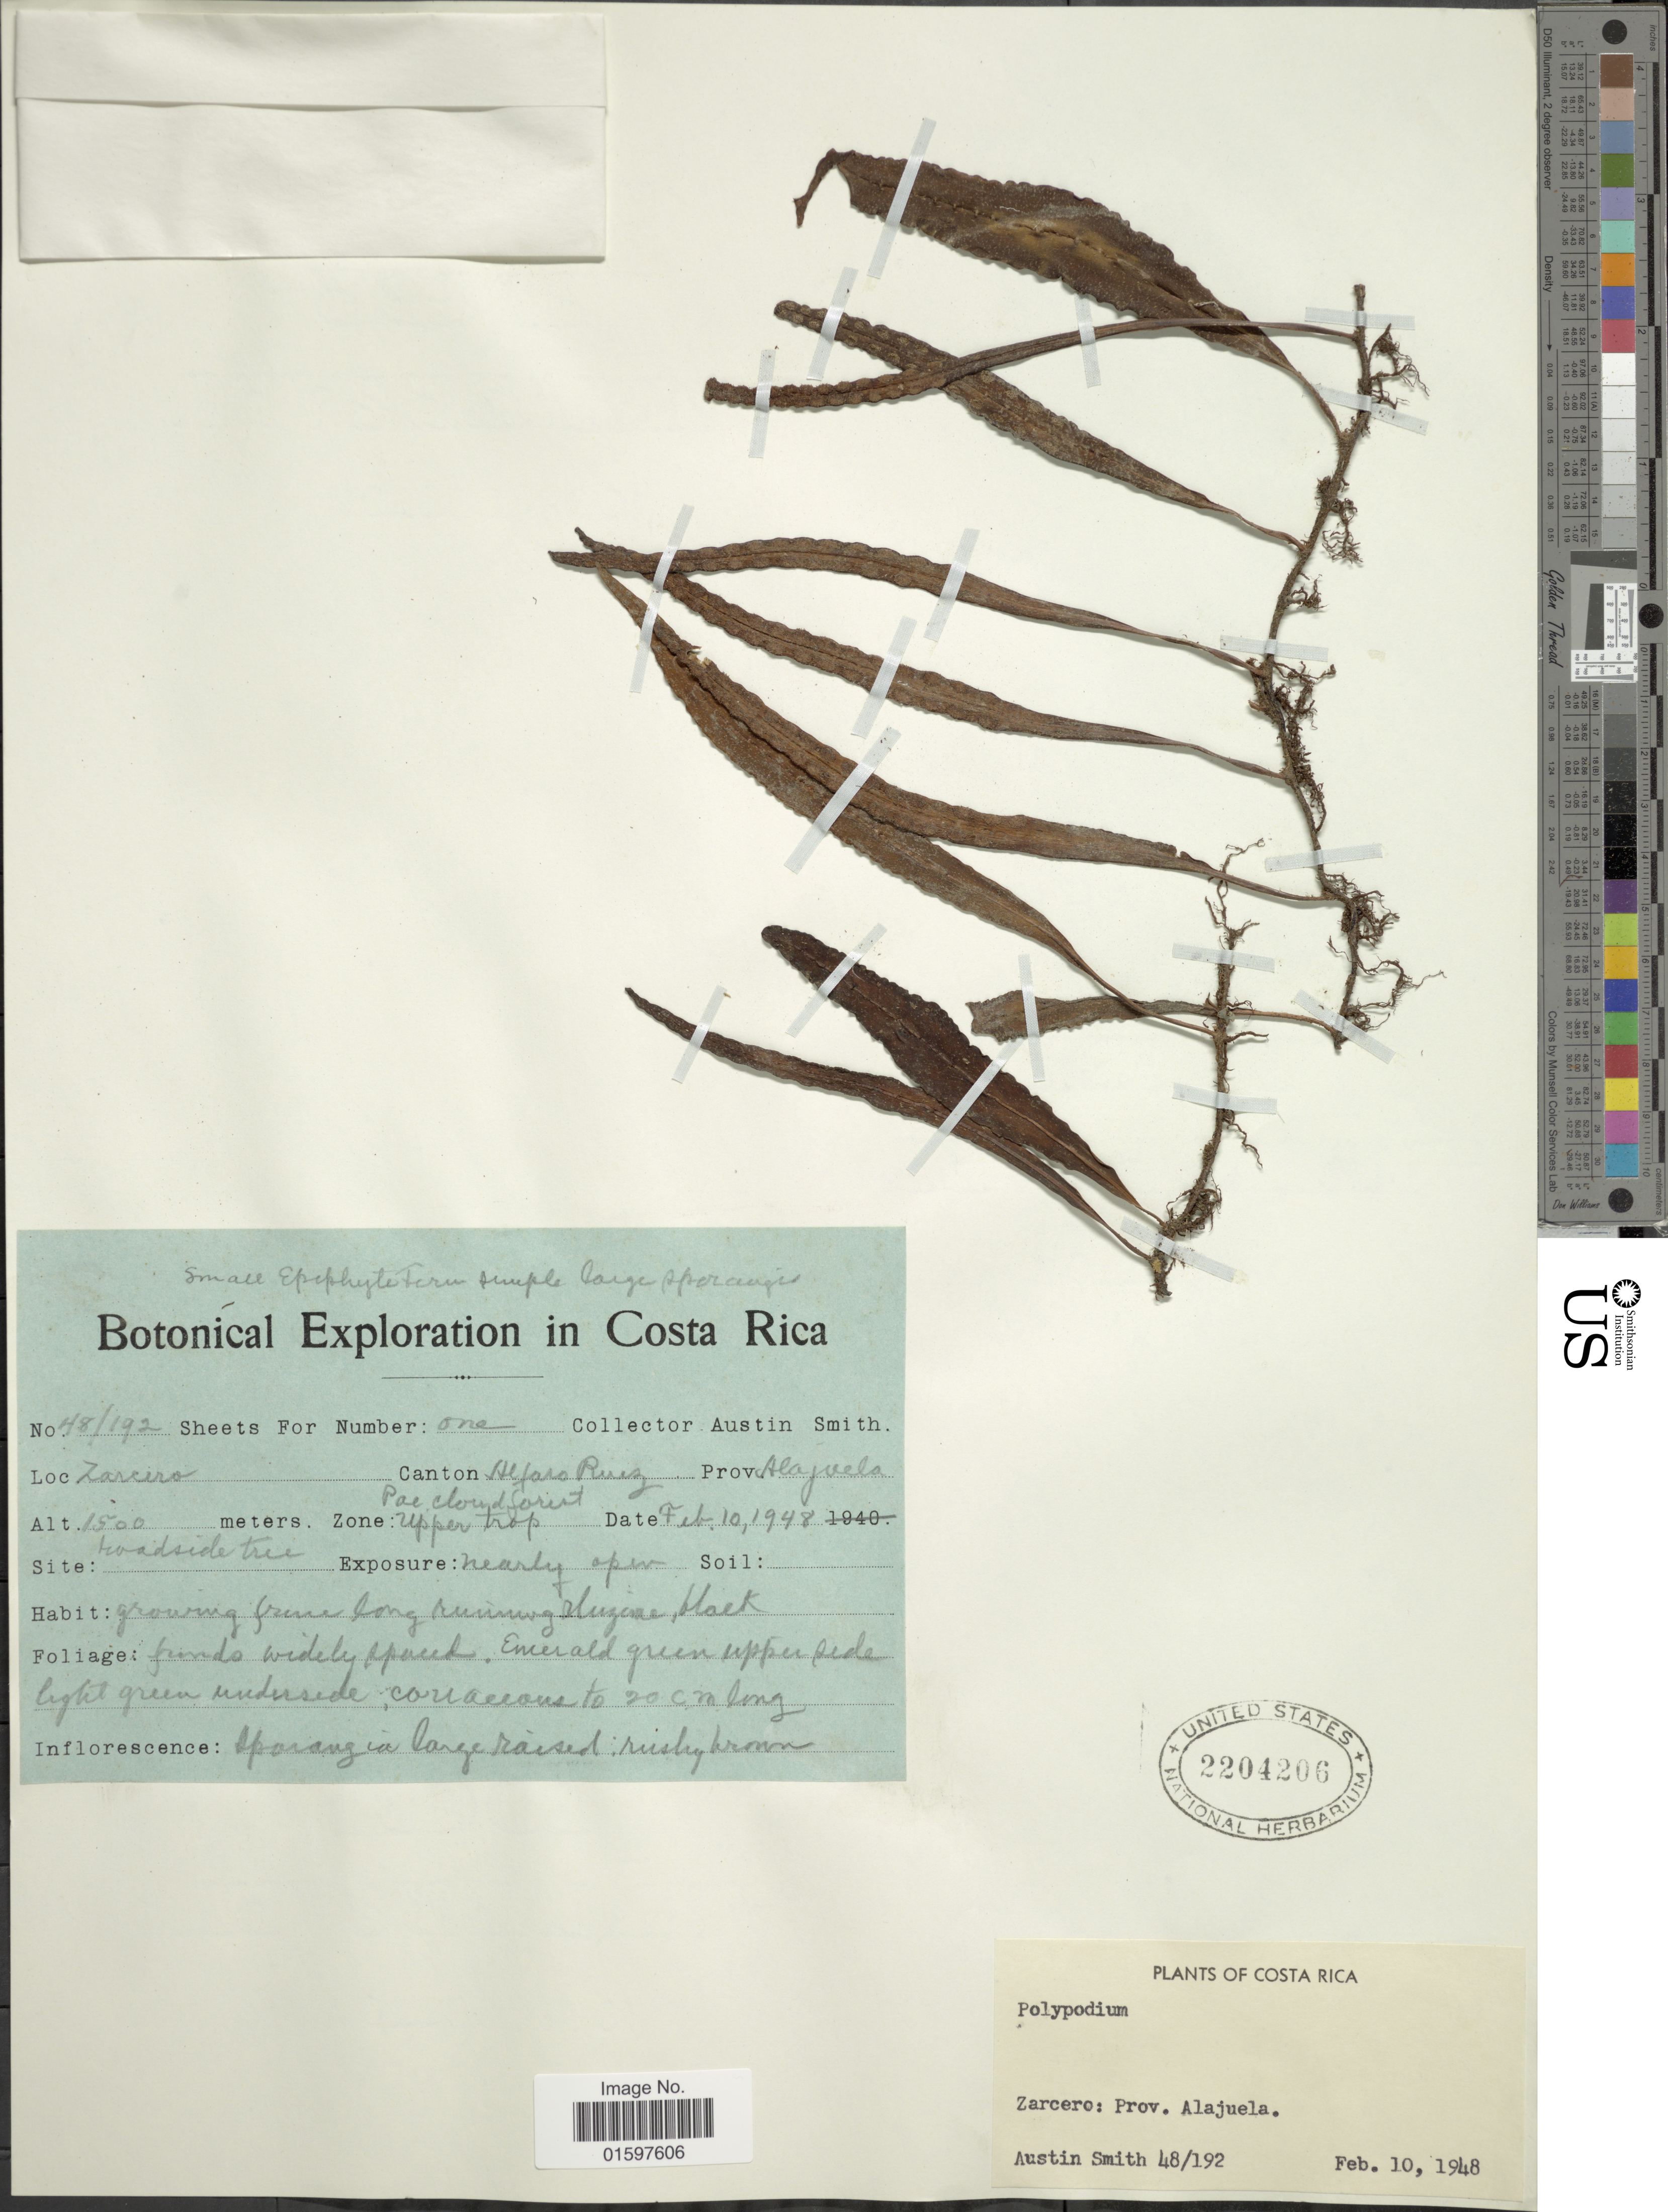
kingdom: Plantae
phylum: Tracheophyta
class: Polypodiopsida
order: Polypodiales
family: Polypodiaceae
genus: Pleopeltis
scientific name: Pleopeltis macrocarpa var. complanata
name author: (Weath.) Lellinger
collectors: Aust P. Smith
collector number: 48/192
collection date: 1948-02-10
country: Costa Rica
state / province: Alajuela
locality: Roadside tree, Pac. cloud forest, Zarcero, Alfaro Ruiz canton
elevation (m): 1500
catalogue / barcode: US 2204206